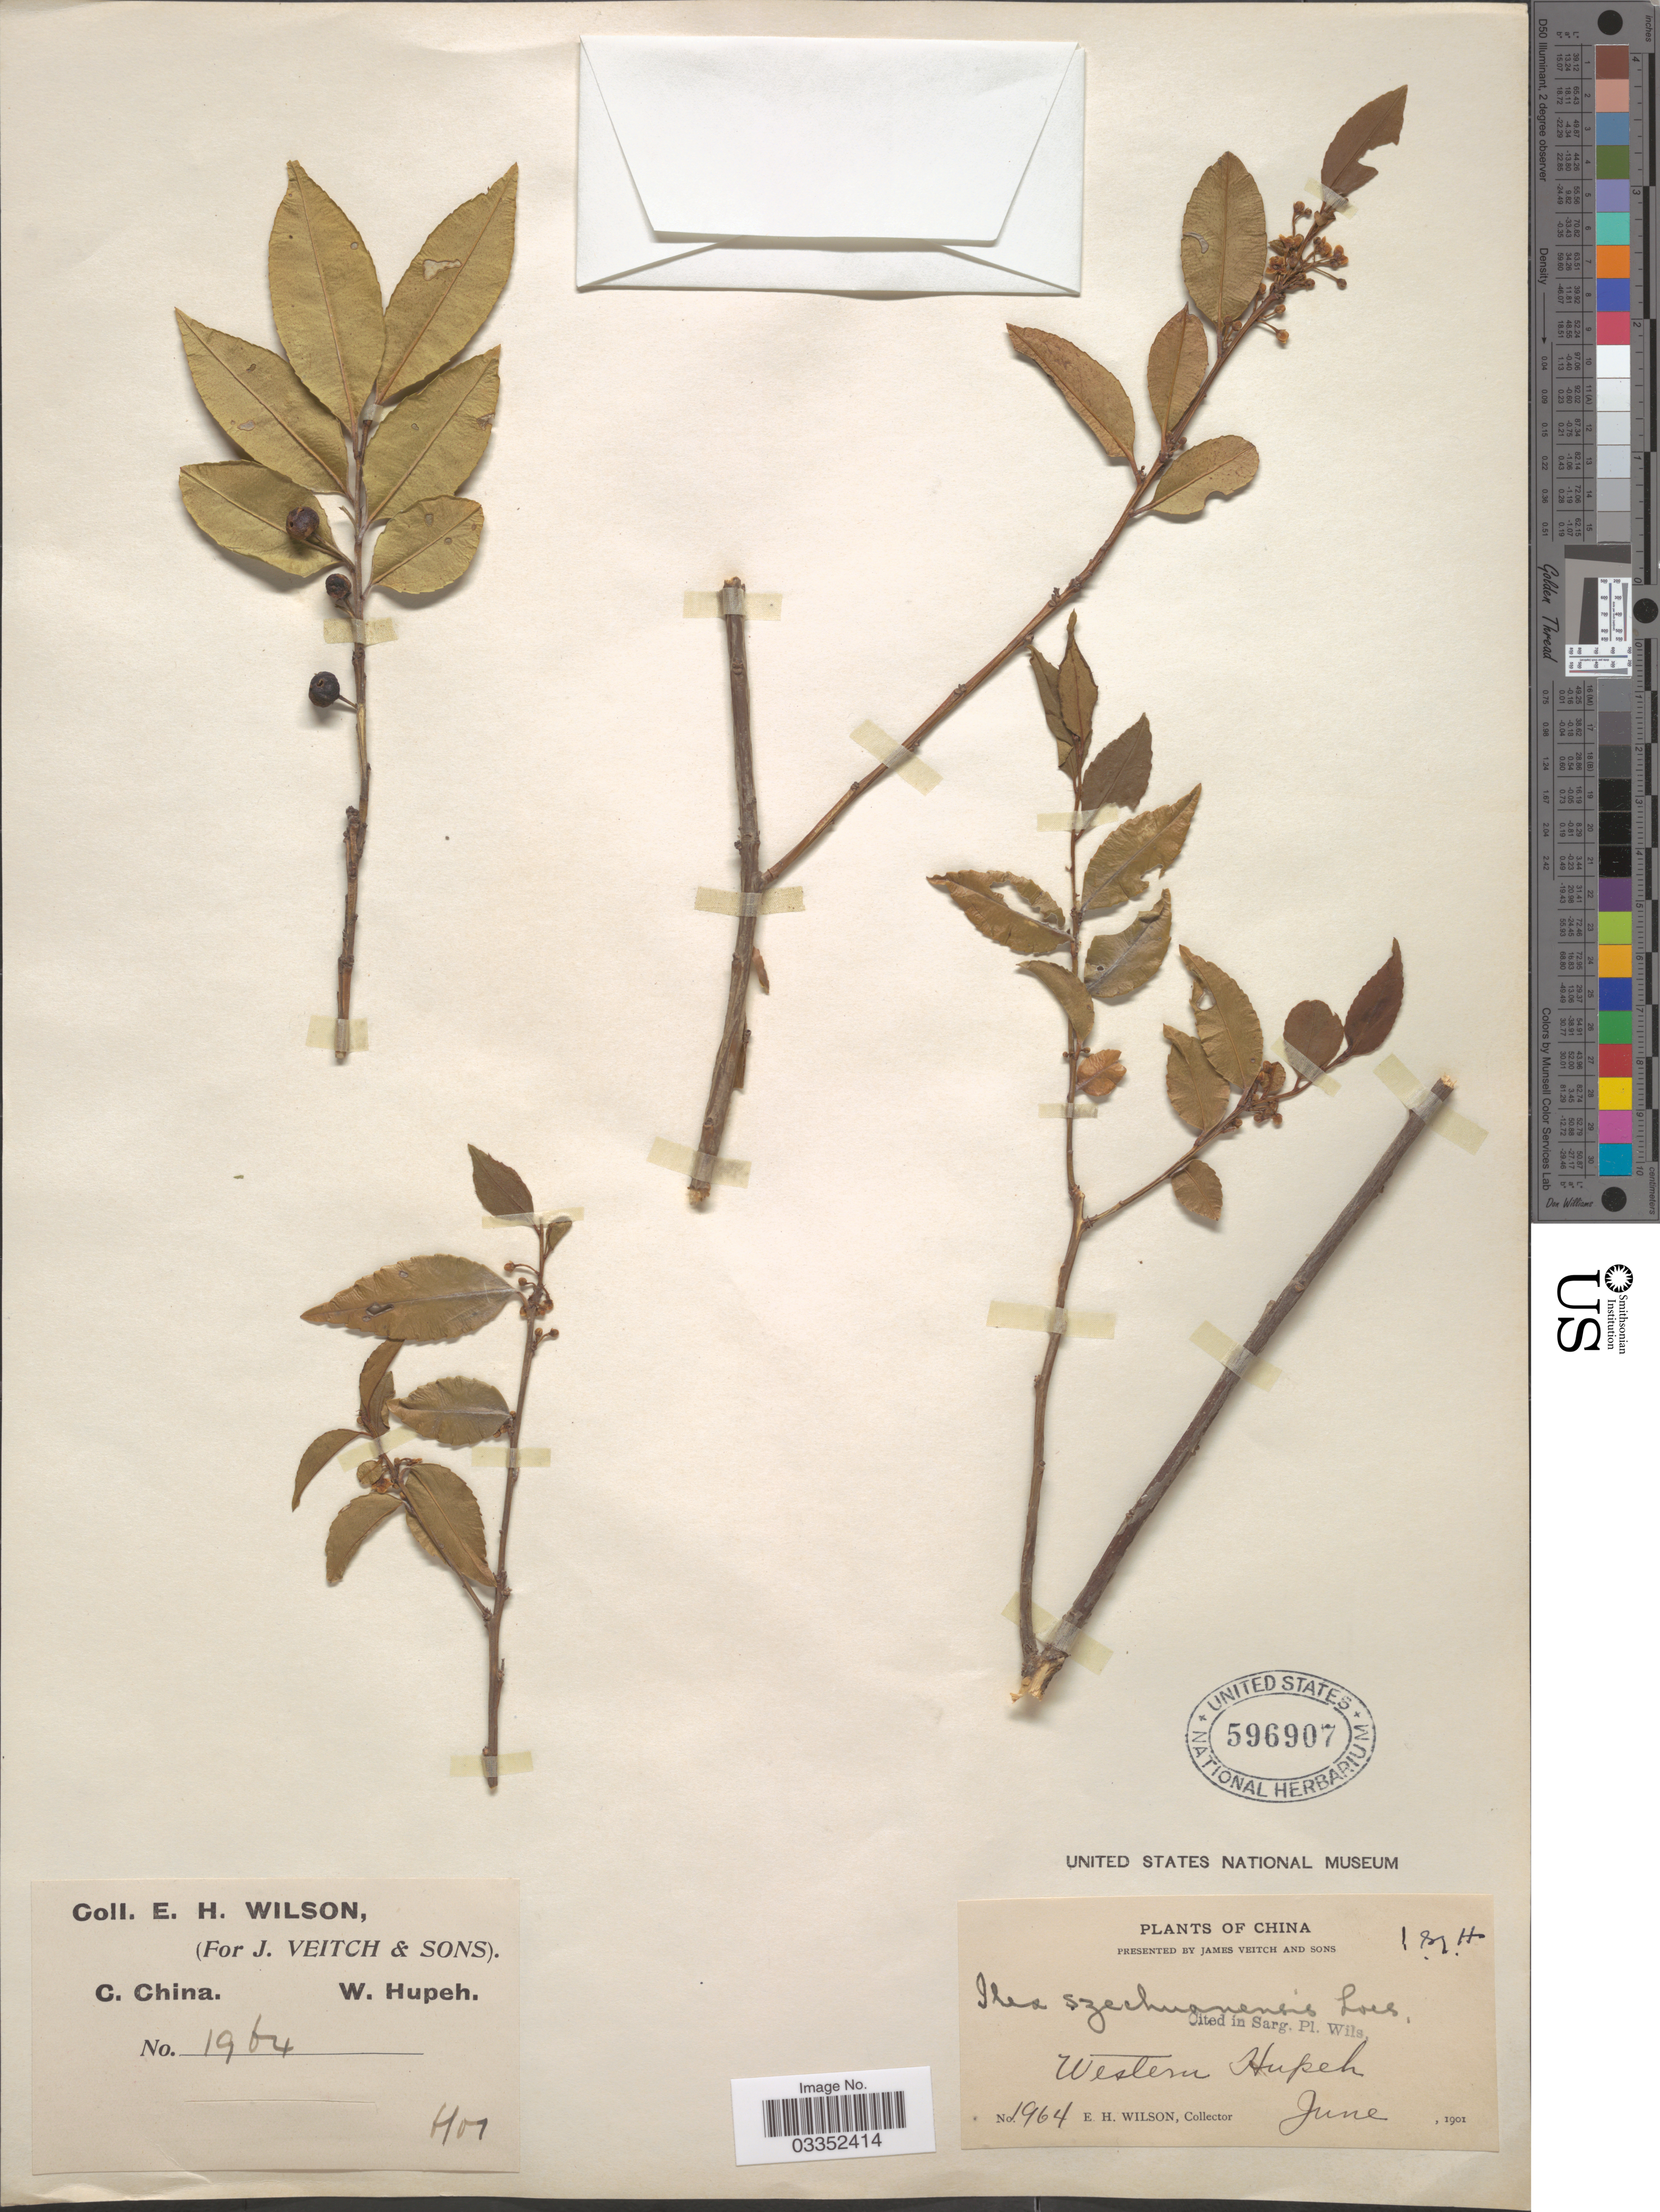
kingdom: Plantae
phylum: Tracheophyta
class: Magnoliopsida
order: Aquifoliales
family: Aquifoliaceae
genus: Ilex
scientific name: Ilex szechwanensis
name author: Loes.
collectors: E. Wilson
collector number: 1964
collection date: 1901-06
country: China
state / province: Hubei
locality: C. China, Western Hupeh.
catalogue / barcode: US 596907